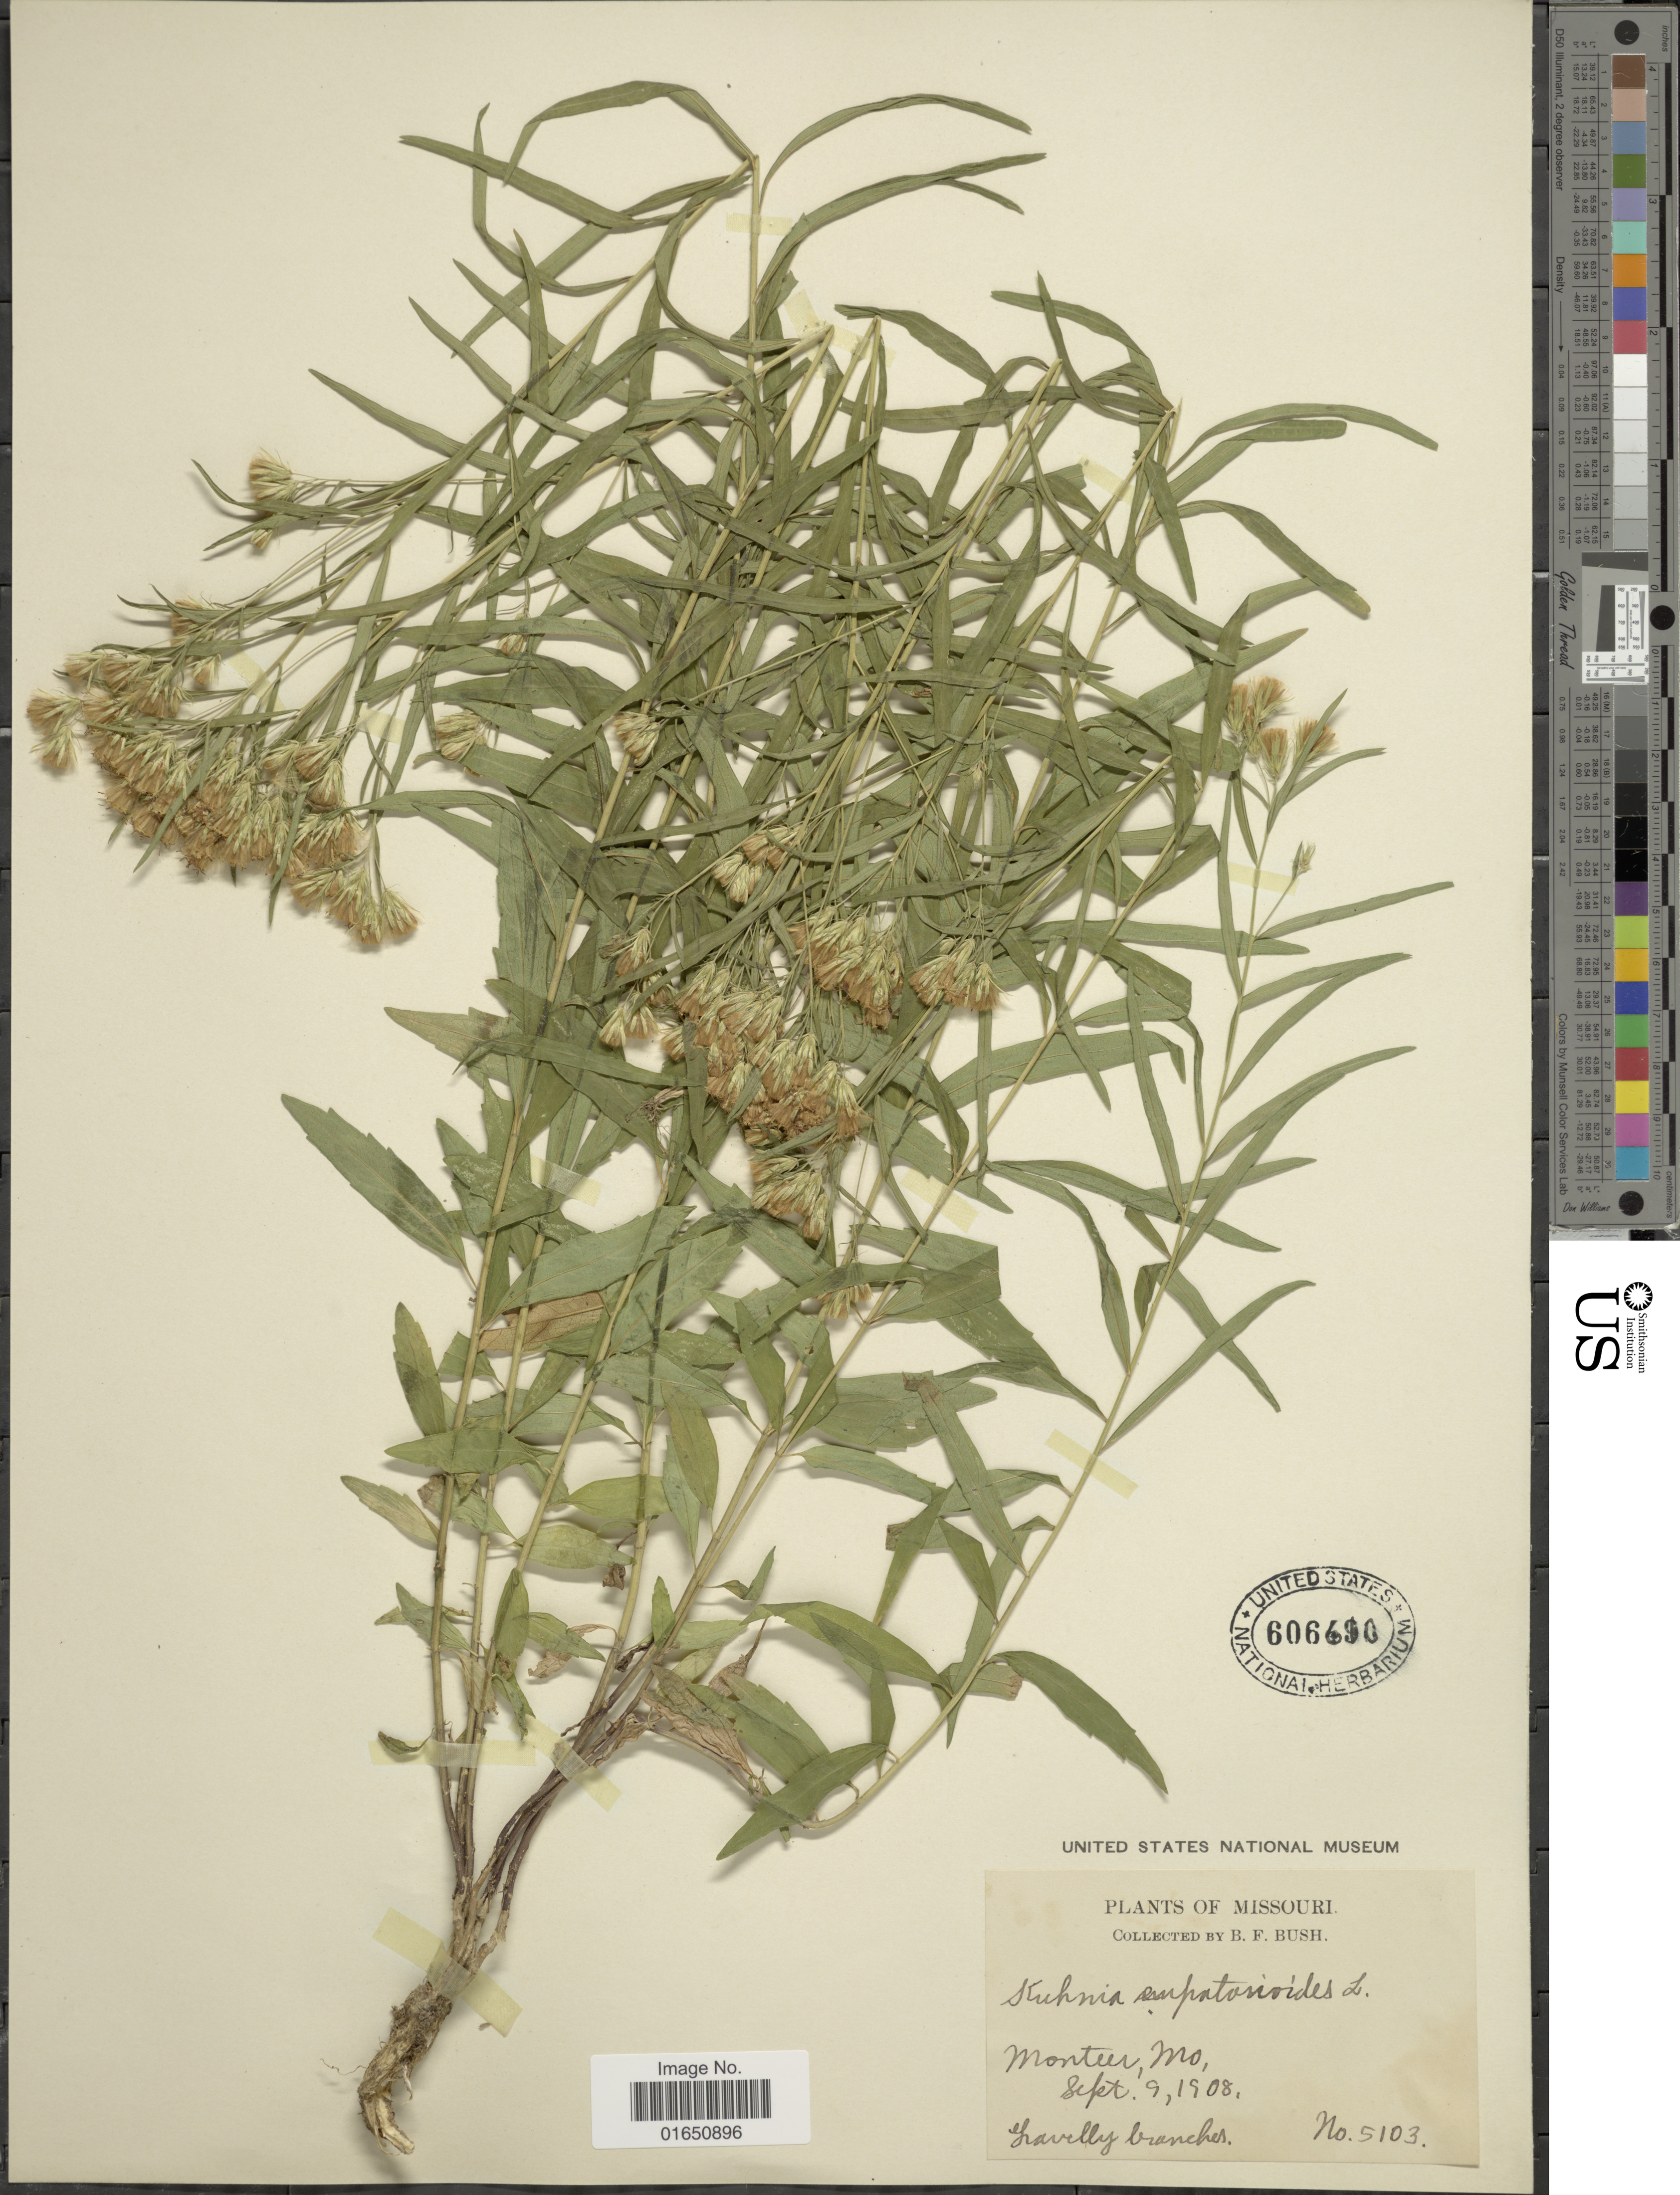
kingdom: Plantae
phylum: Tracheophyta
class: Magnoliopsida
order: Asterales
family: Asteraceae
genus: Brickellia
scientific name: Brickellia eupatorioides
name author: (L.) Shinners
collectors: B. F. Bush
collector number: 5103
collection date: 1908-09-09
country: United States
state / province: Missouri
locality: Monteer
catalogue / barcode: US 606610